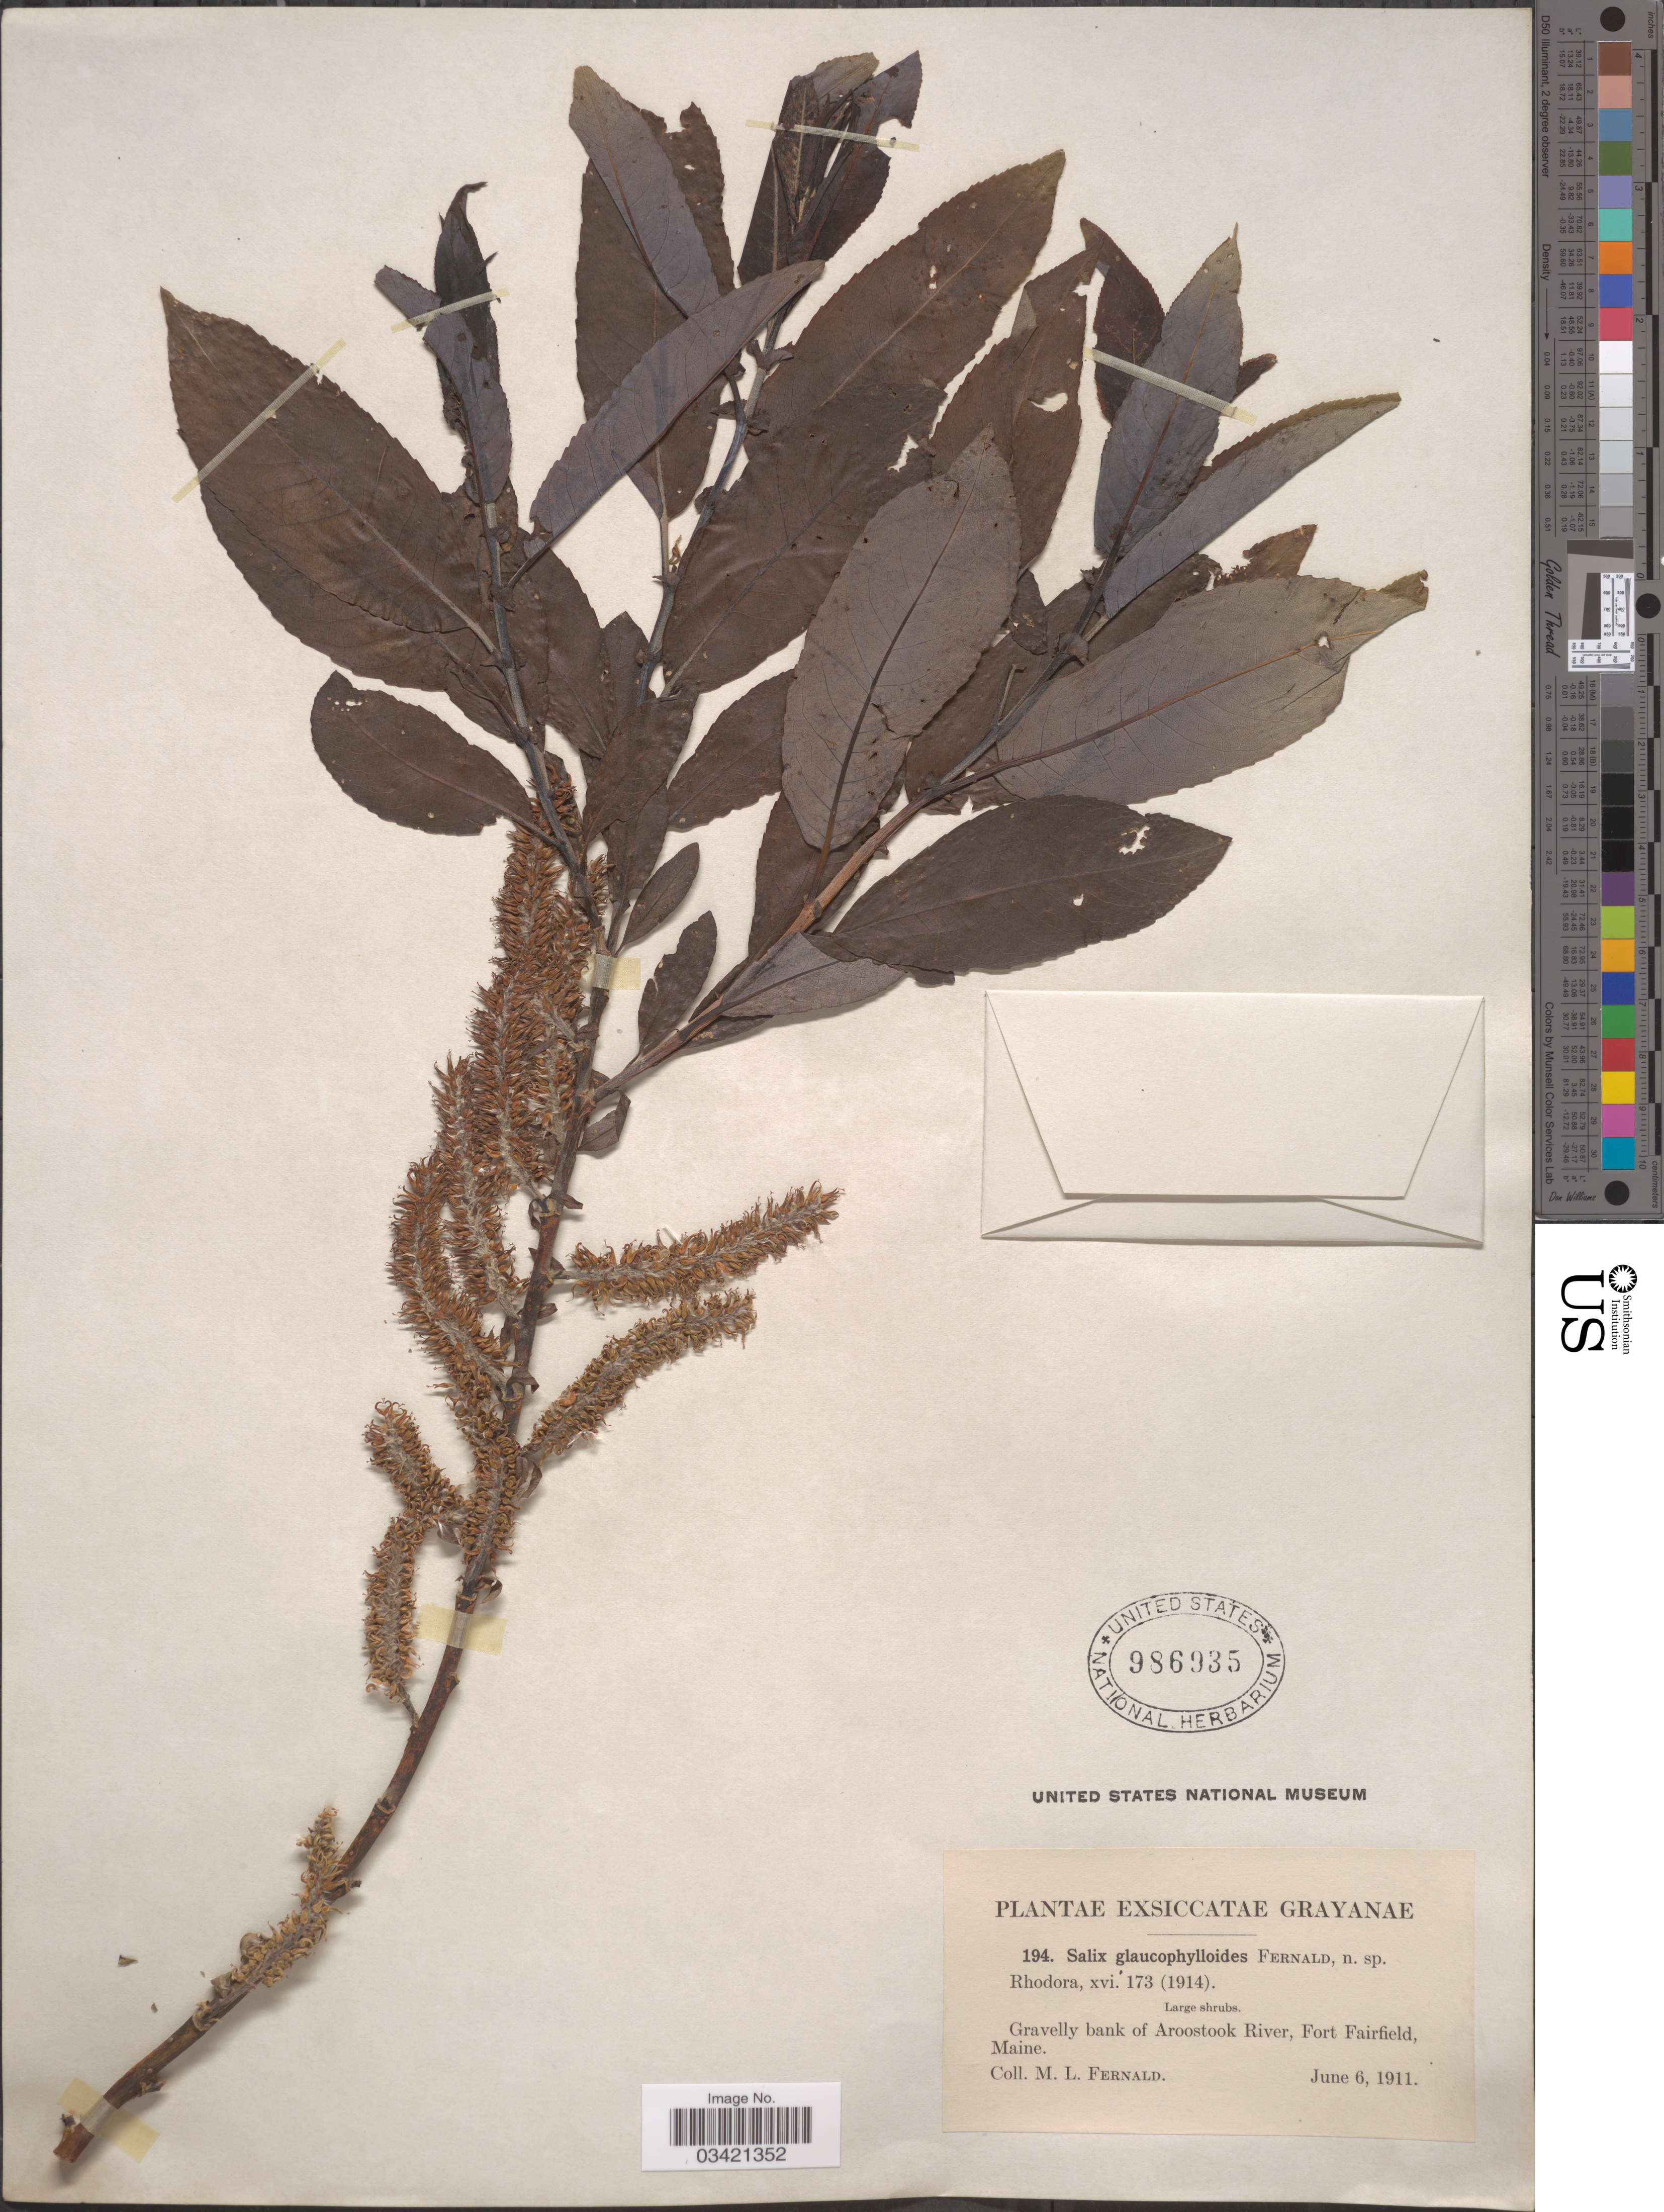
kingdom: Plantae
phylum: Tracheophyta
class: Magnoliopsida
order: Malpighiales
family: Salicaceae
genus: Salix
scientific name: Salix glaucophylla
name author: Andersson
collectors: M. L. Fernald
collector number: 194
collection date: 1911-06-06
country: United States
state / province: Maine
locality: Gravelly bank of Aroostook River, Fort Fairfield.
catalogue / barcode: US 986935